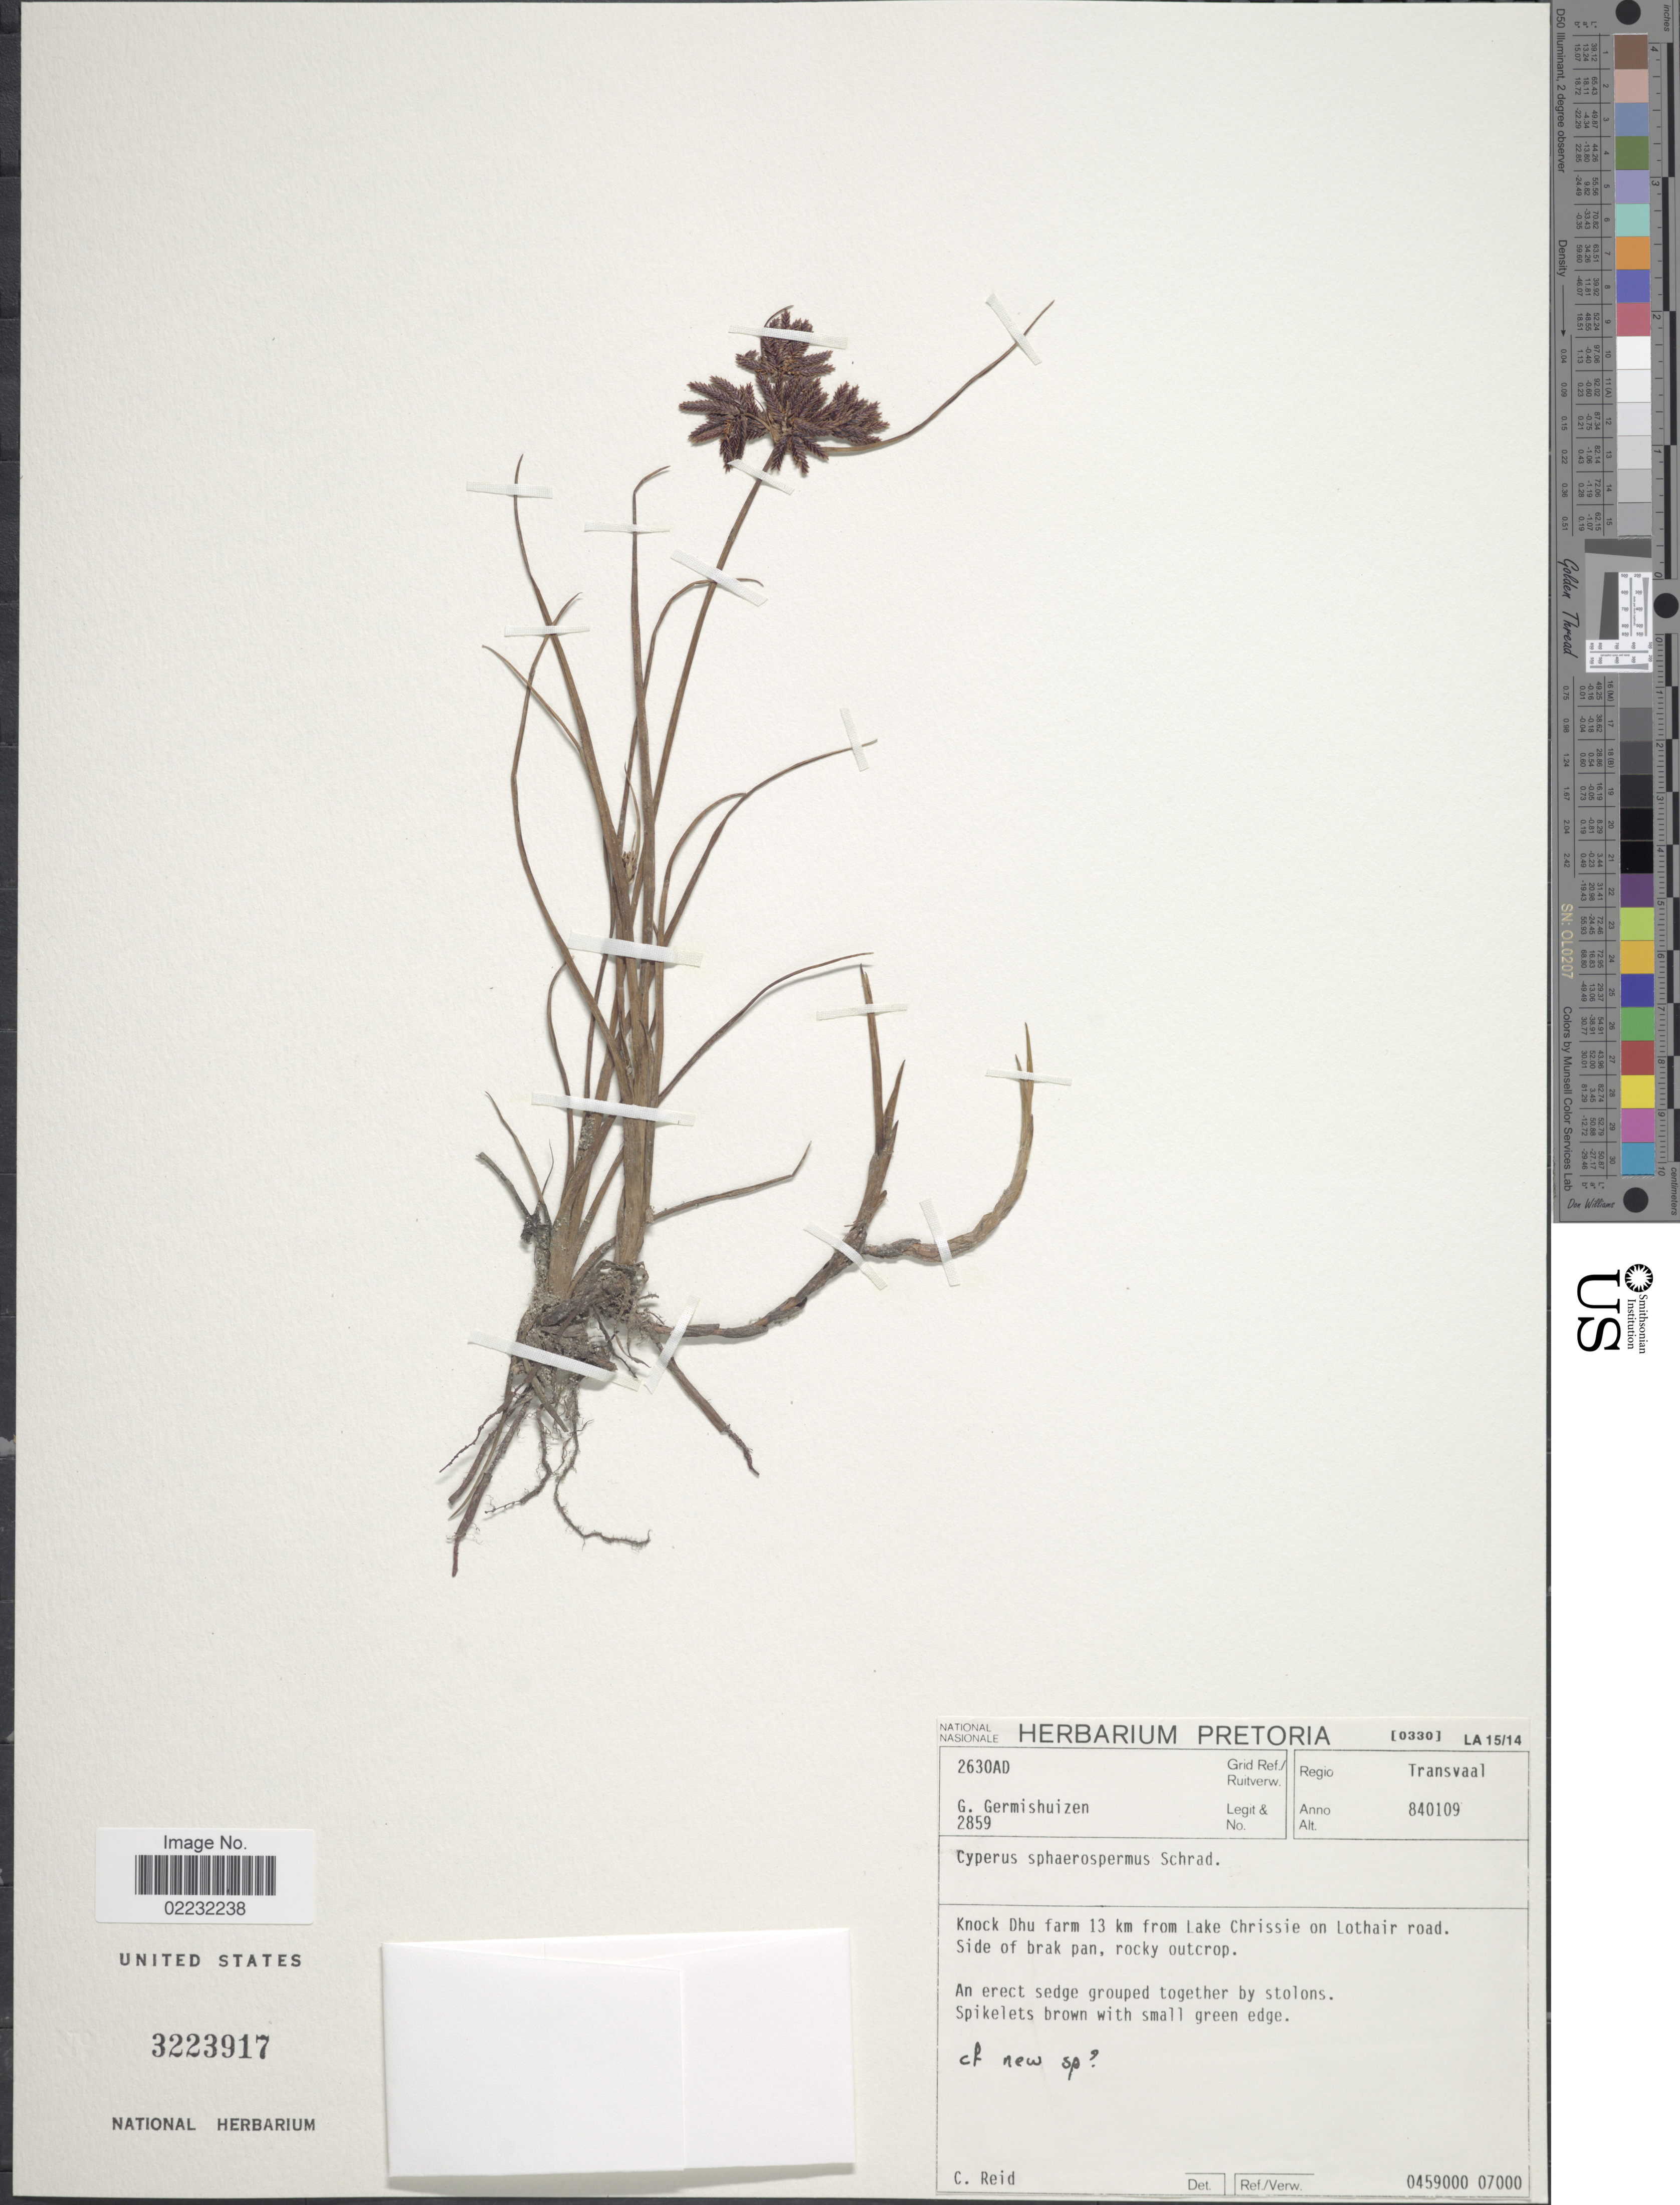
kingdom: Plantae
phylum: Tracheophyta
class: Liliopsida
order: Poales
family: Cyperaceae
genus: Cyperus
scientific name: Cyperus sphaerospermus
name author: Schrad.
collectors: G. Germishuizen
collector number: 2859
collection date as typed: Transcribed d/m/y: 9/1/84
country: South Africa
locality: Knocj Dhu farm 13 km from Lake Chrissie on Lothair road, side of brak pan, rocky outcrop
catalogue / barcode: US 3223917